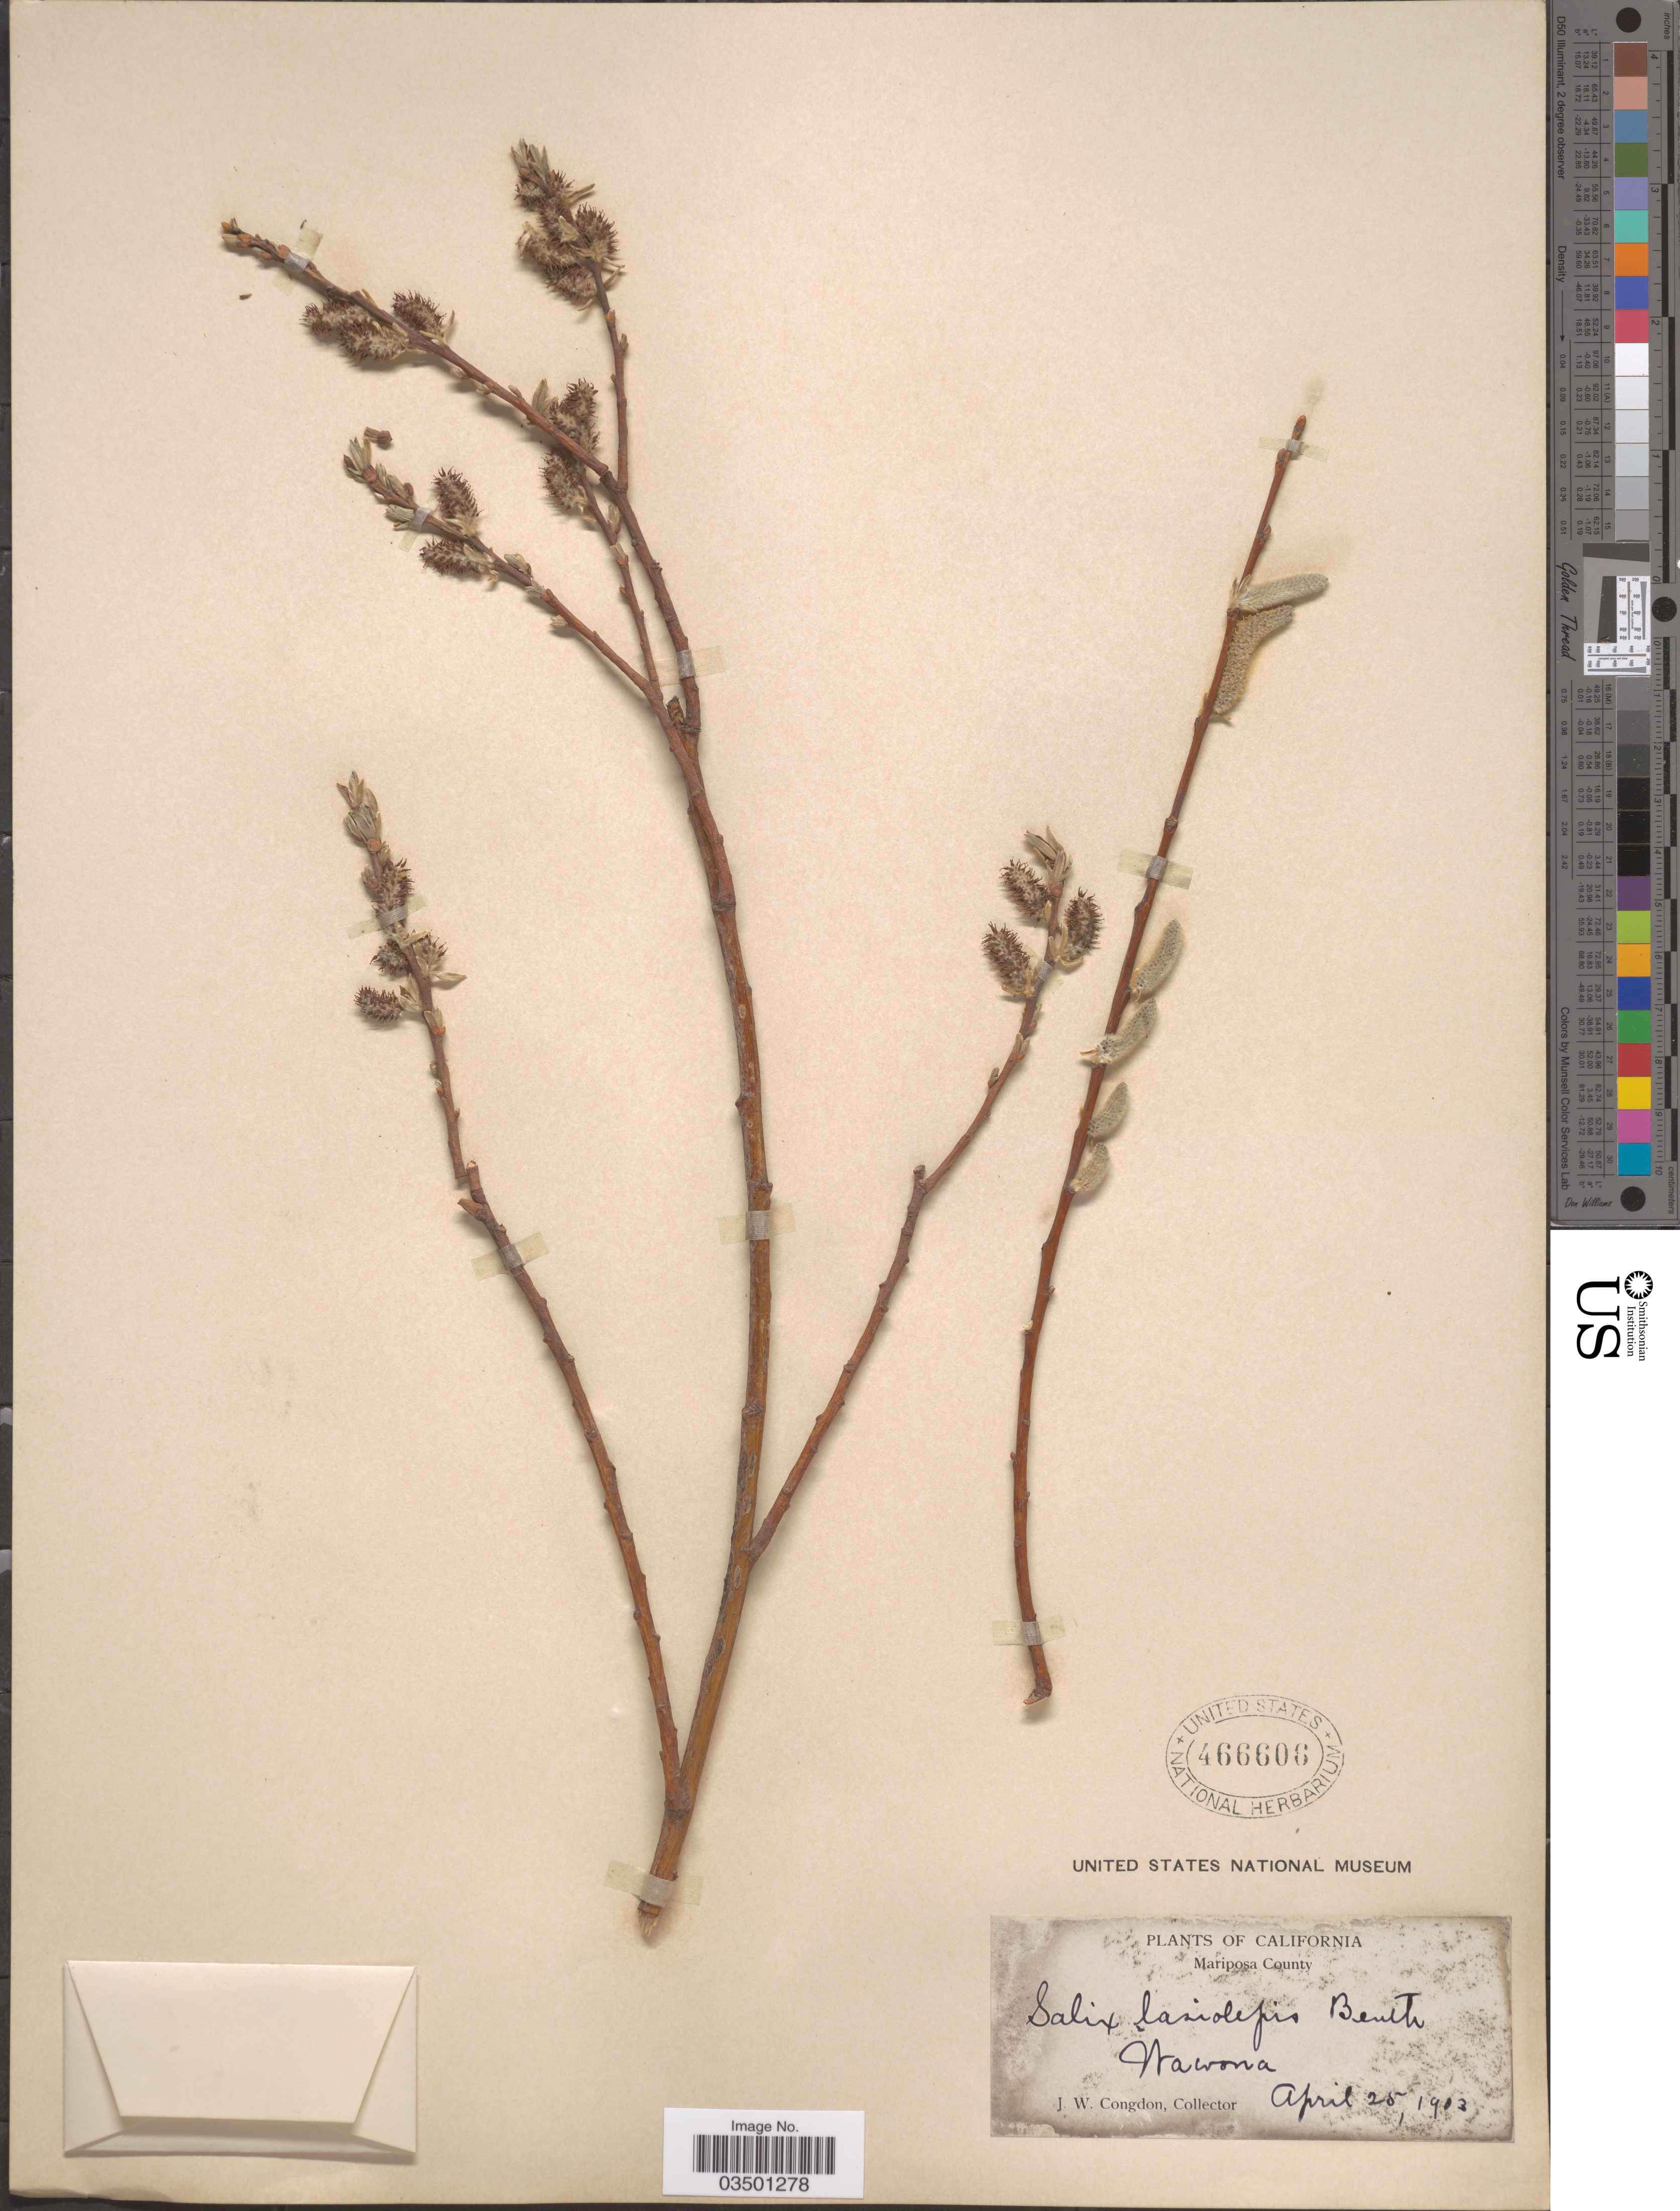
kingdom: Plantae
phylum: Tracheophyta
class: Magnoliopsida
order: Malpighiales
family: Salicaceae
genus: Salix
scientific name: Salix lasiolepis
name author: Benth.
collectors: J. W. Congdon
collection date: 1903-04-25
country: United States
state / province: California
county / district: Mariposa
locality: Mariposa County. Wawona.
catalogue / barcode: US 466606